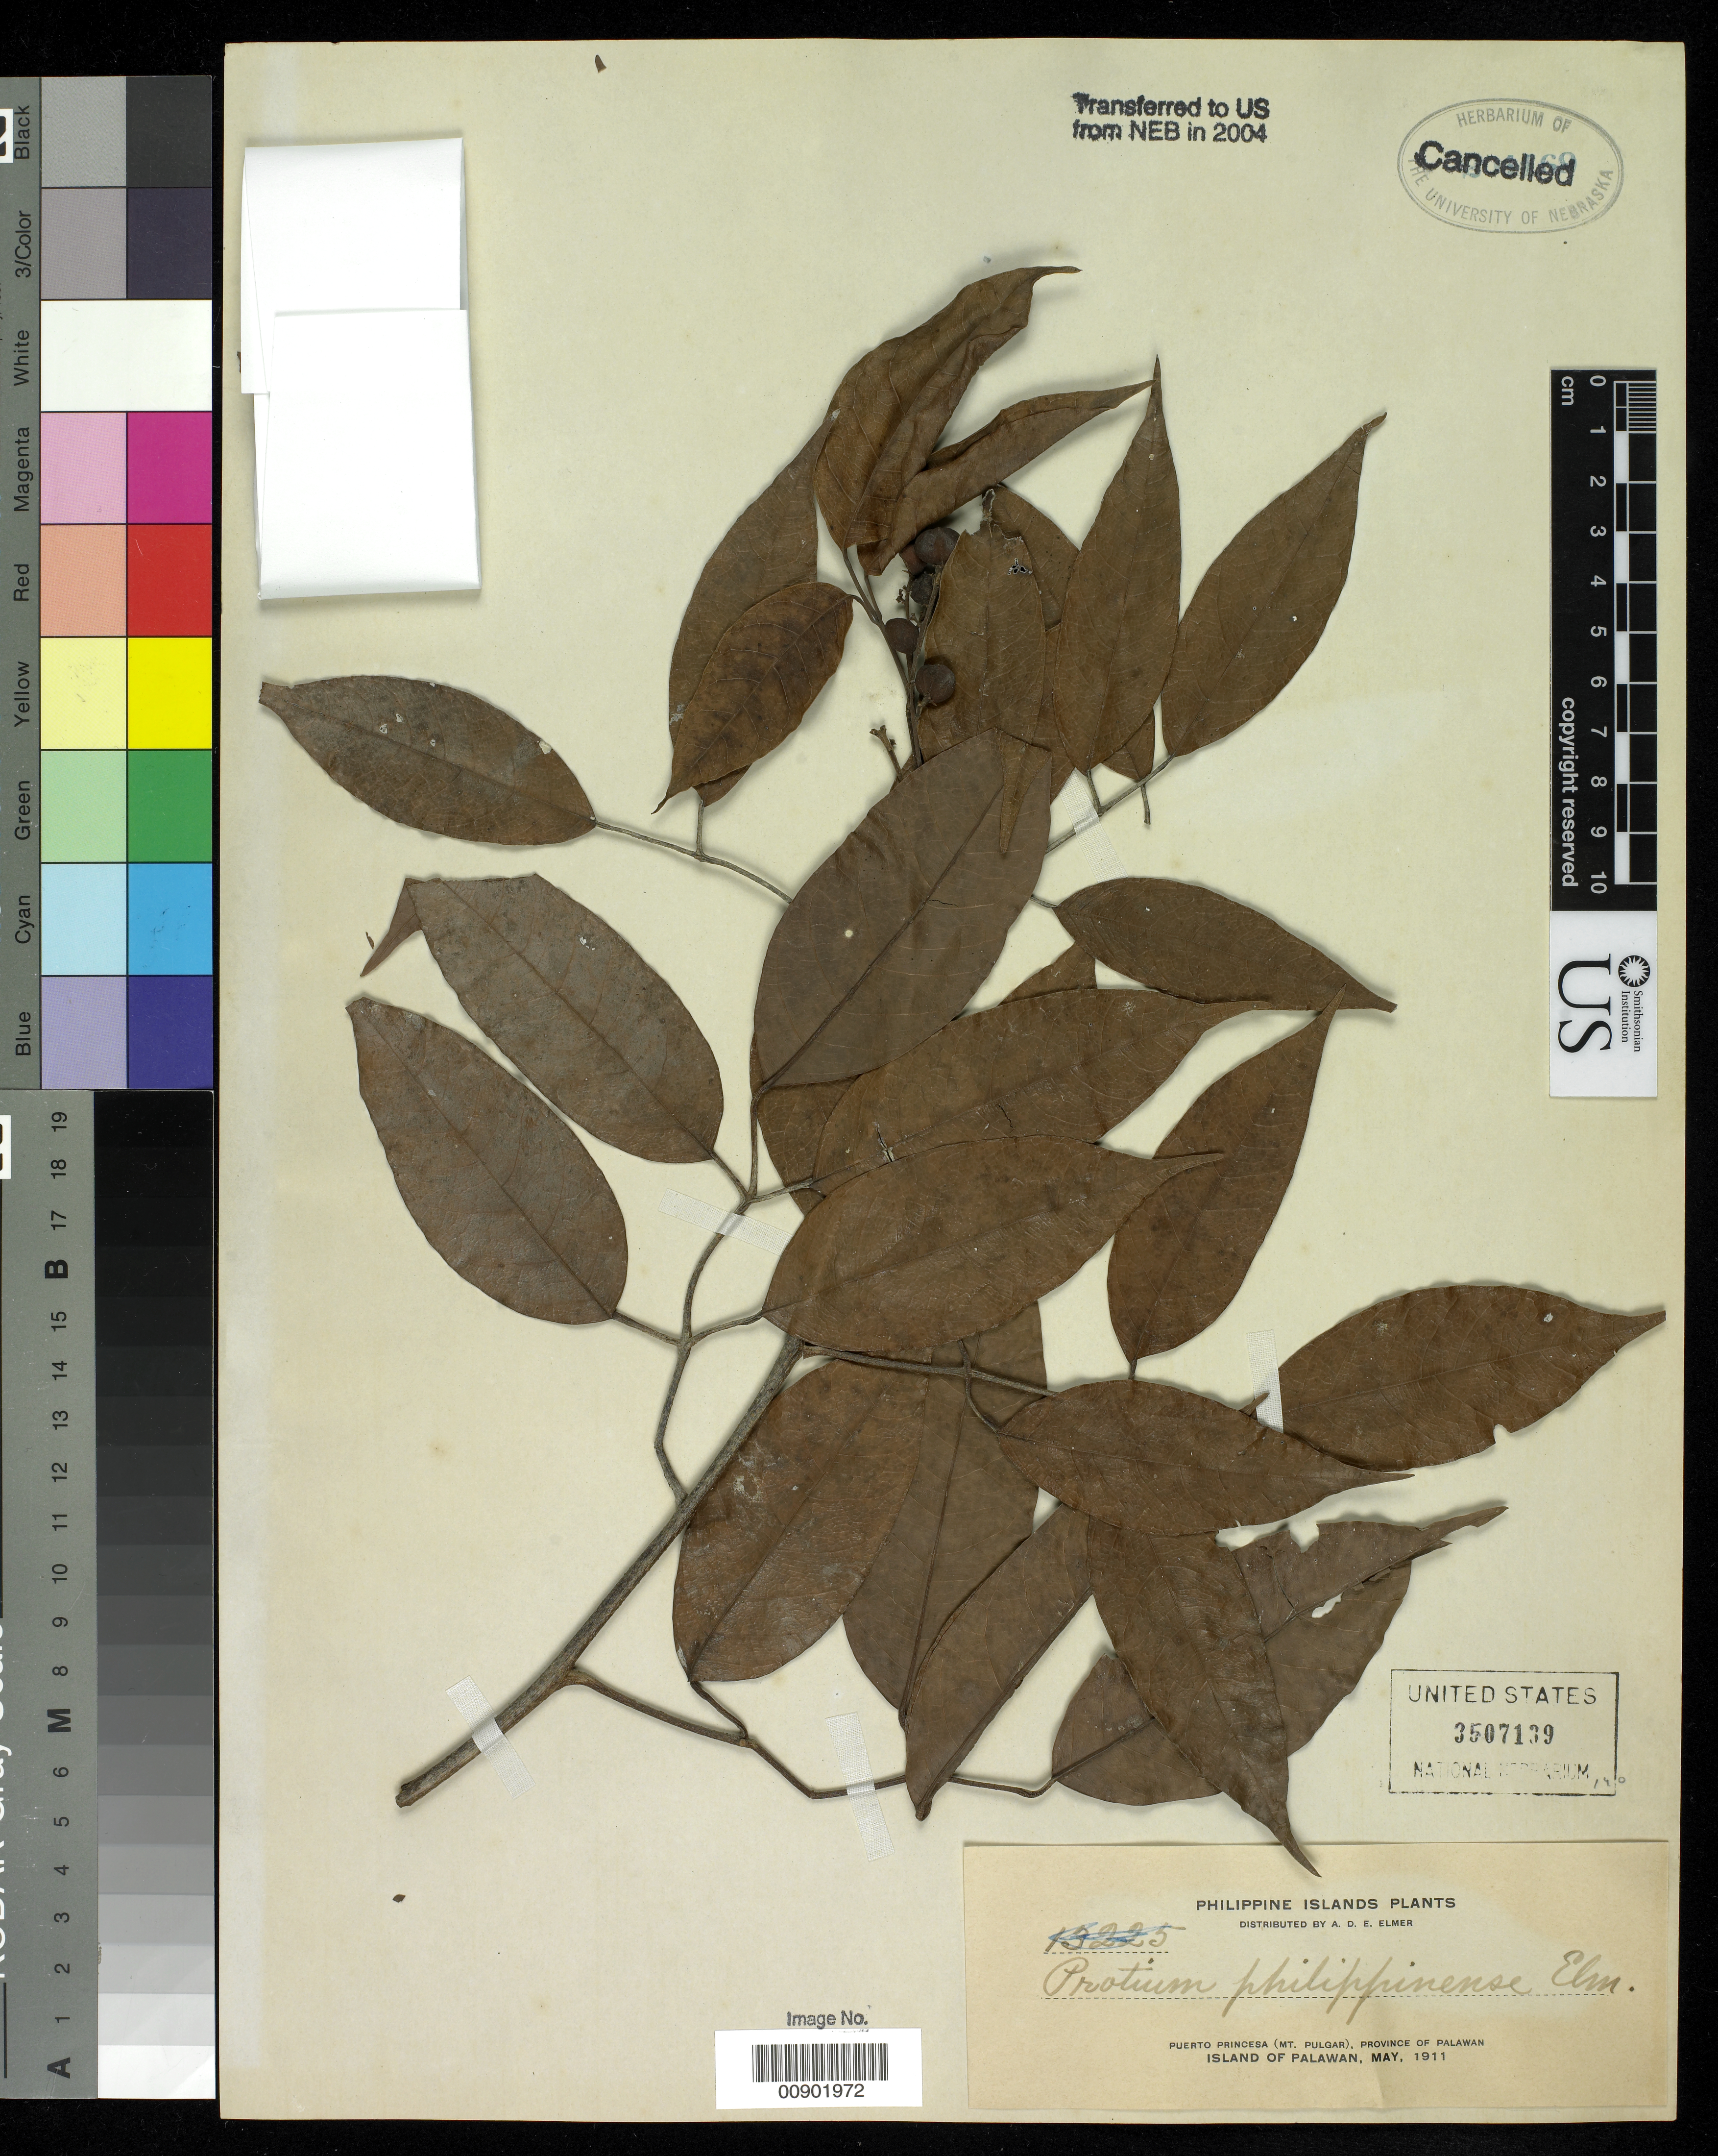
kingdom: Plantae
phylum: Tracheophyta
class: Magnoliopsida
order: Sapindales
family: Burseraceae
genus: Protium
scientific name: Protium philippinensis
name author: Elmer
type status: Syntype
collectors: A. D. E. Elmer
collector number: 13225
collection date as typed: Mar 1911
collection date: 1911-05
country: Philippines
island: Palawan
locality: Puerto Princesa (Mt. Pulgar), Province of Palawan, Island of Palawan.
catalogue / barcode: US 3507139